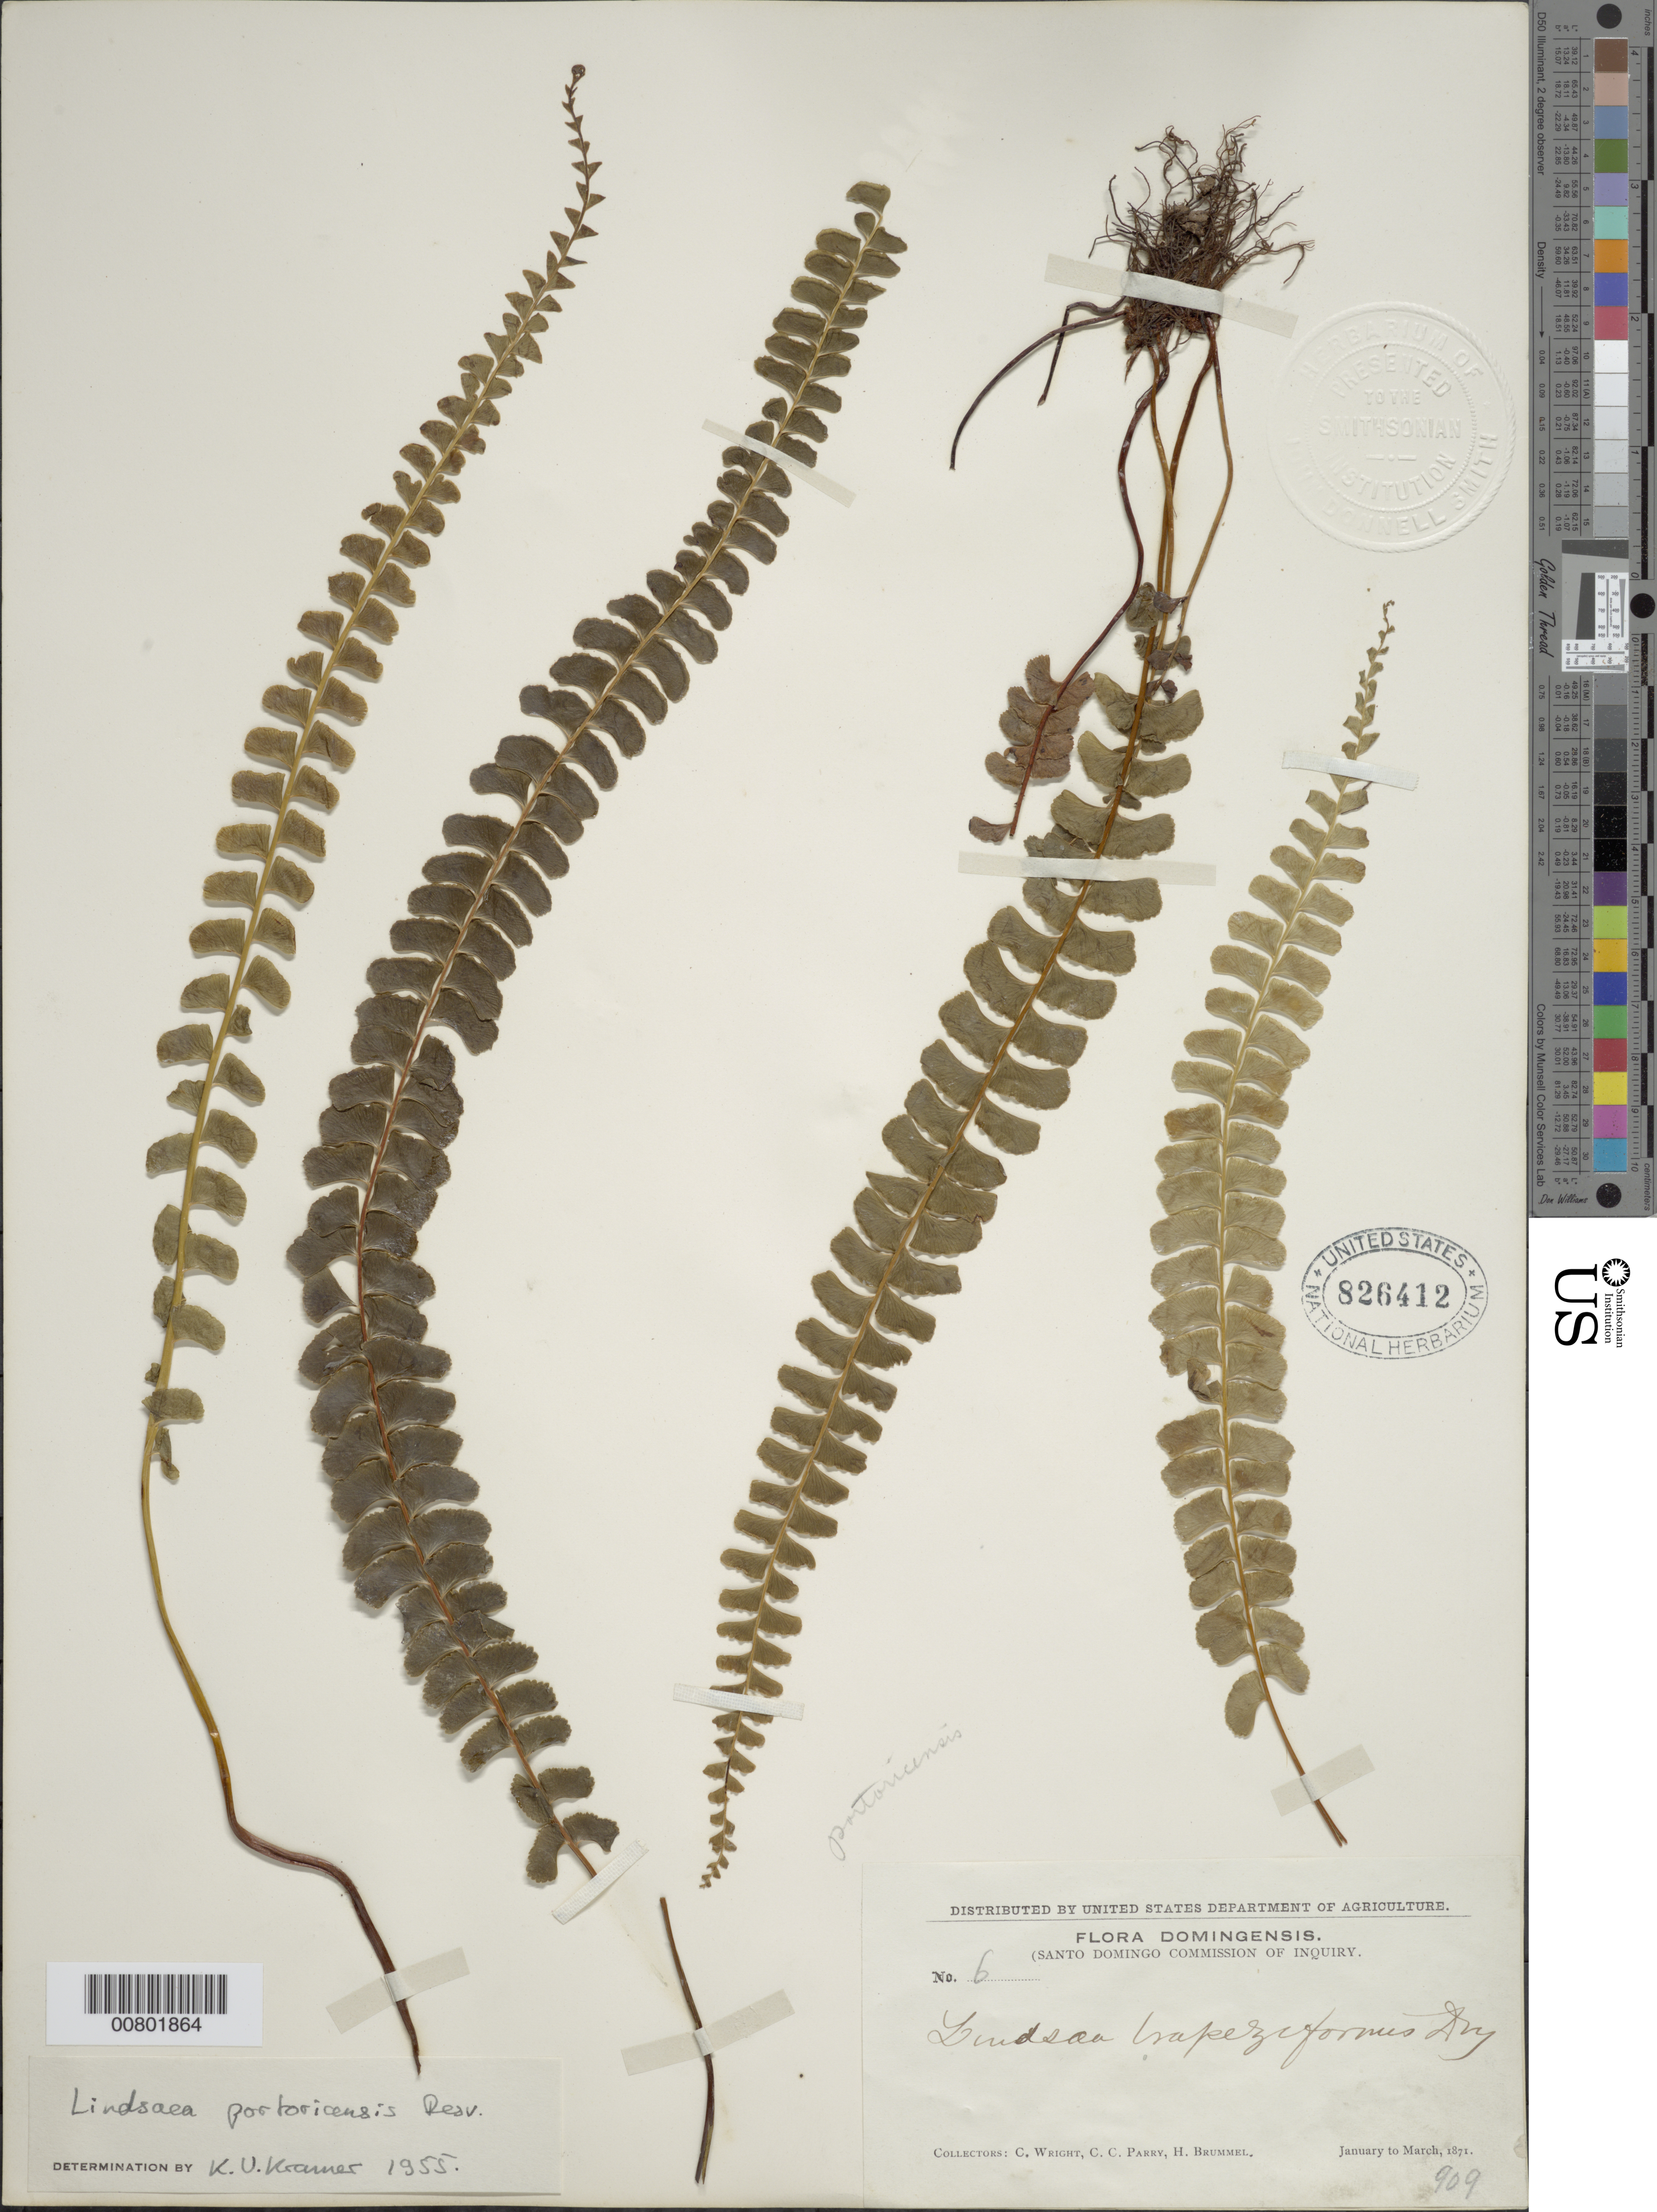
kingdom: Plantae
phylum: Tracheophyta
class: Polypodiopsida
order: Polypodiales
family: Lindsaeaceae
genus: Lindsaea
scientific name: Lindsaea portoricensis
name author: Desv.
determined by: Kramer, K. U.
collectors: C. Wright, C. C. Parry & H. Brummel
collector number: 6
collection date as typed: Jan 1871 to -- Mar 1871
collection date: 1871-01/1871-03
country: Dominican Republic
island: Hispaniola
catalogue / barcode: US 826412